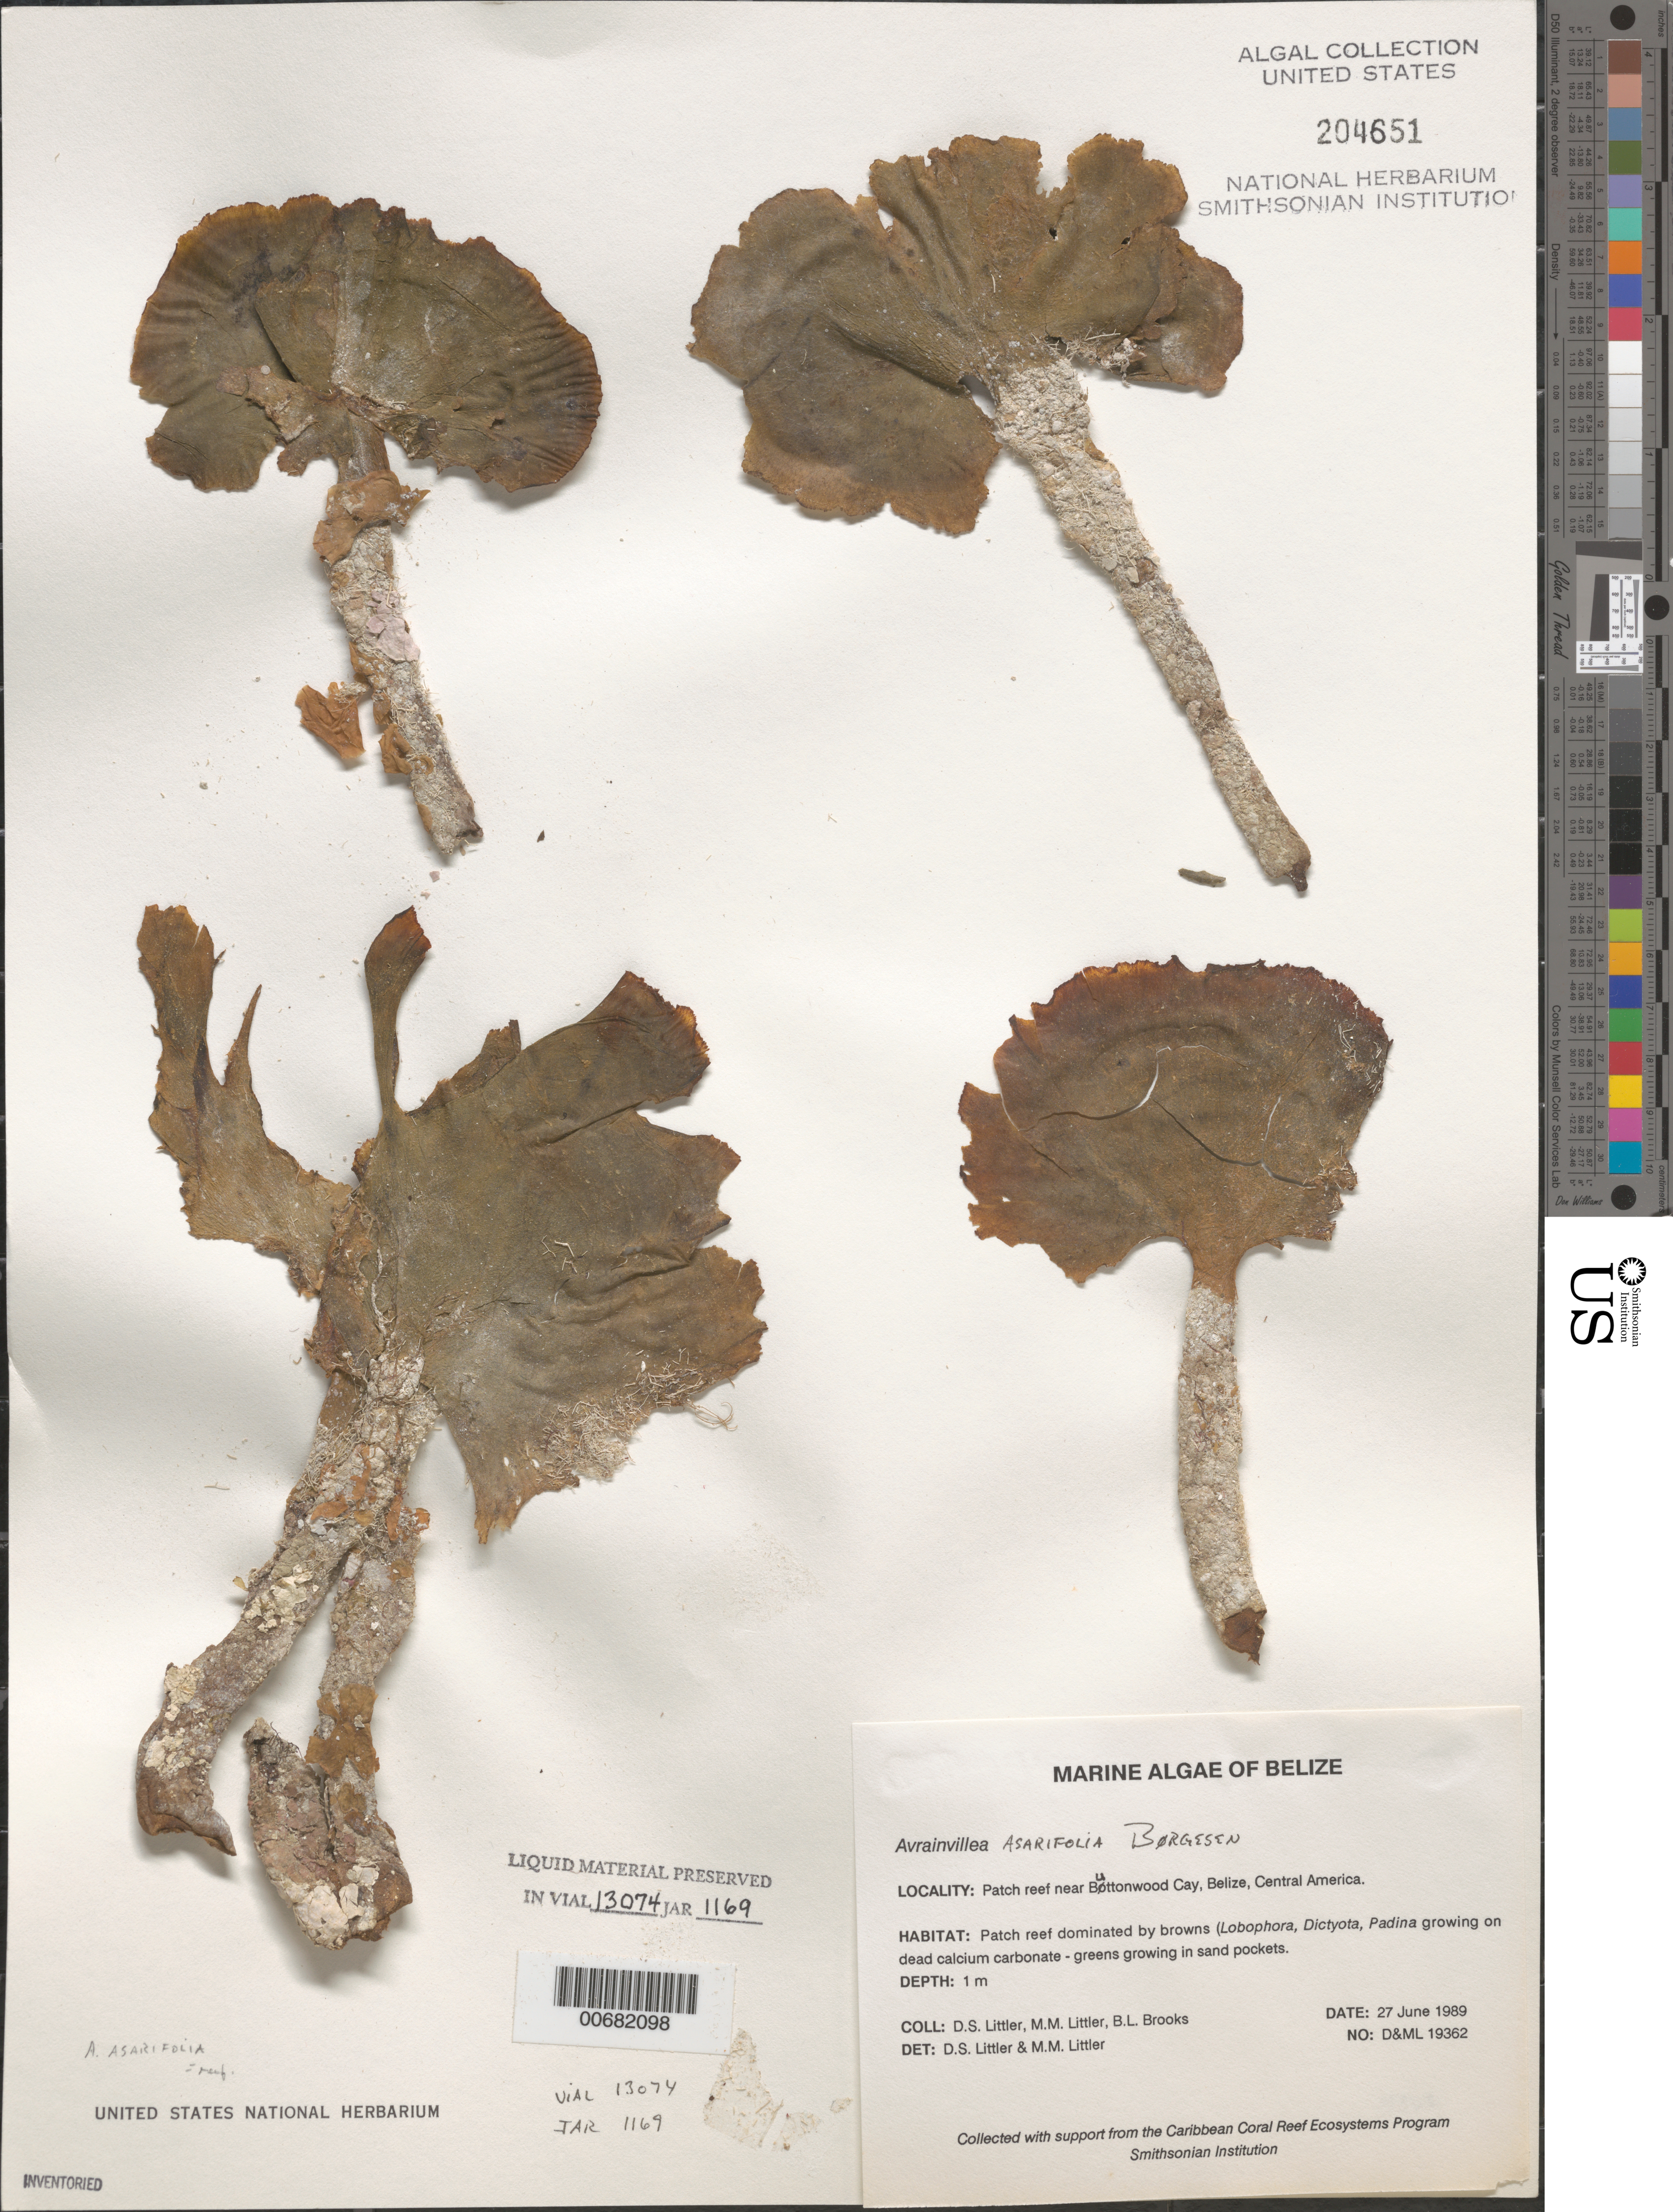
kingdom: Plantae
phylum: Chlorophyta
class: Ulvophyceae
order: Bryopsidales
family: Dichotomosiphonaceae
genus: Avrainvillea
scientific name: Avrainvillea asarifolia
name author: Børgesen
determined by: Littler, D. S.; Littler, M. M.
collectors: D. S. Littler, M. M. Littler & B. Brooks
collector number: D&ML 19362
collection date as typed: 27 Jun 1989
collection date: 1989-06-27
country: Belize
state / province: Stann Creek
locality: Patch reef near Buttonwood Cay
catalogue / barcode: US 204651